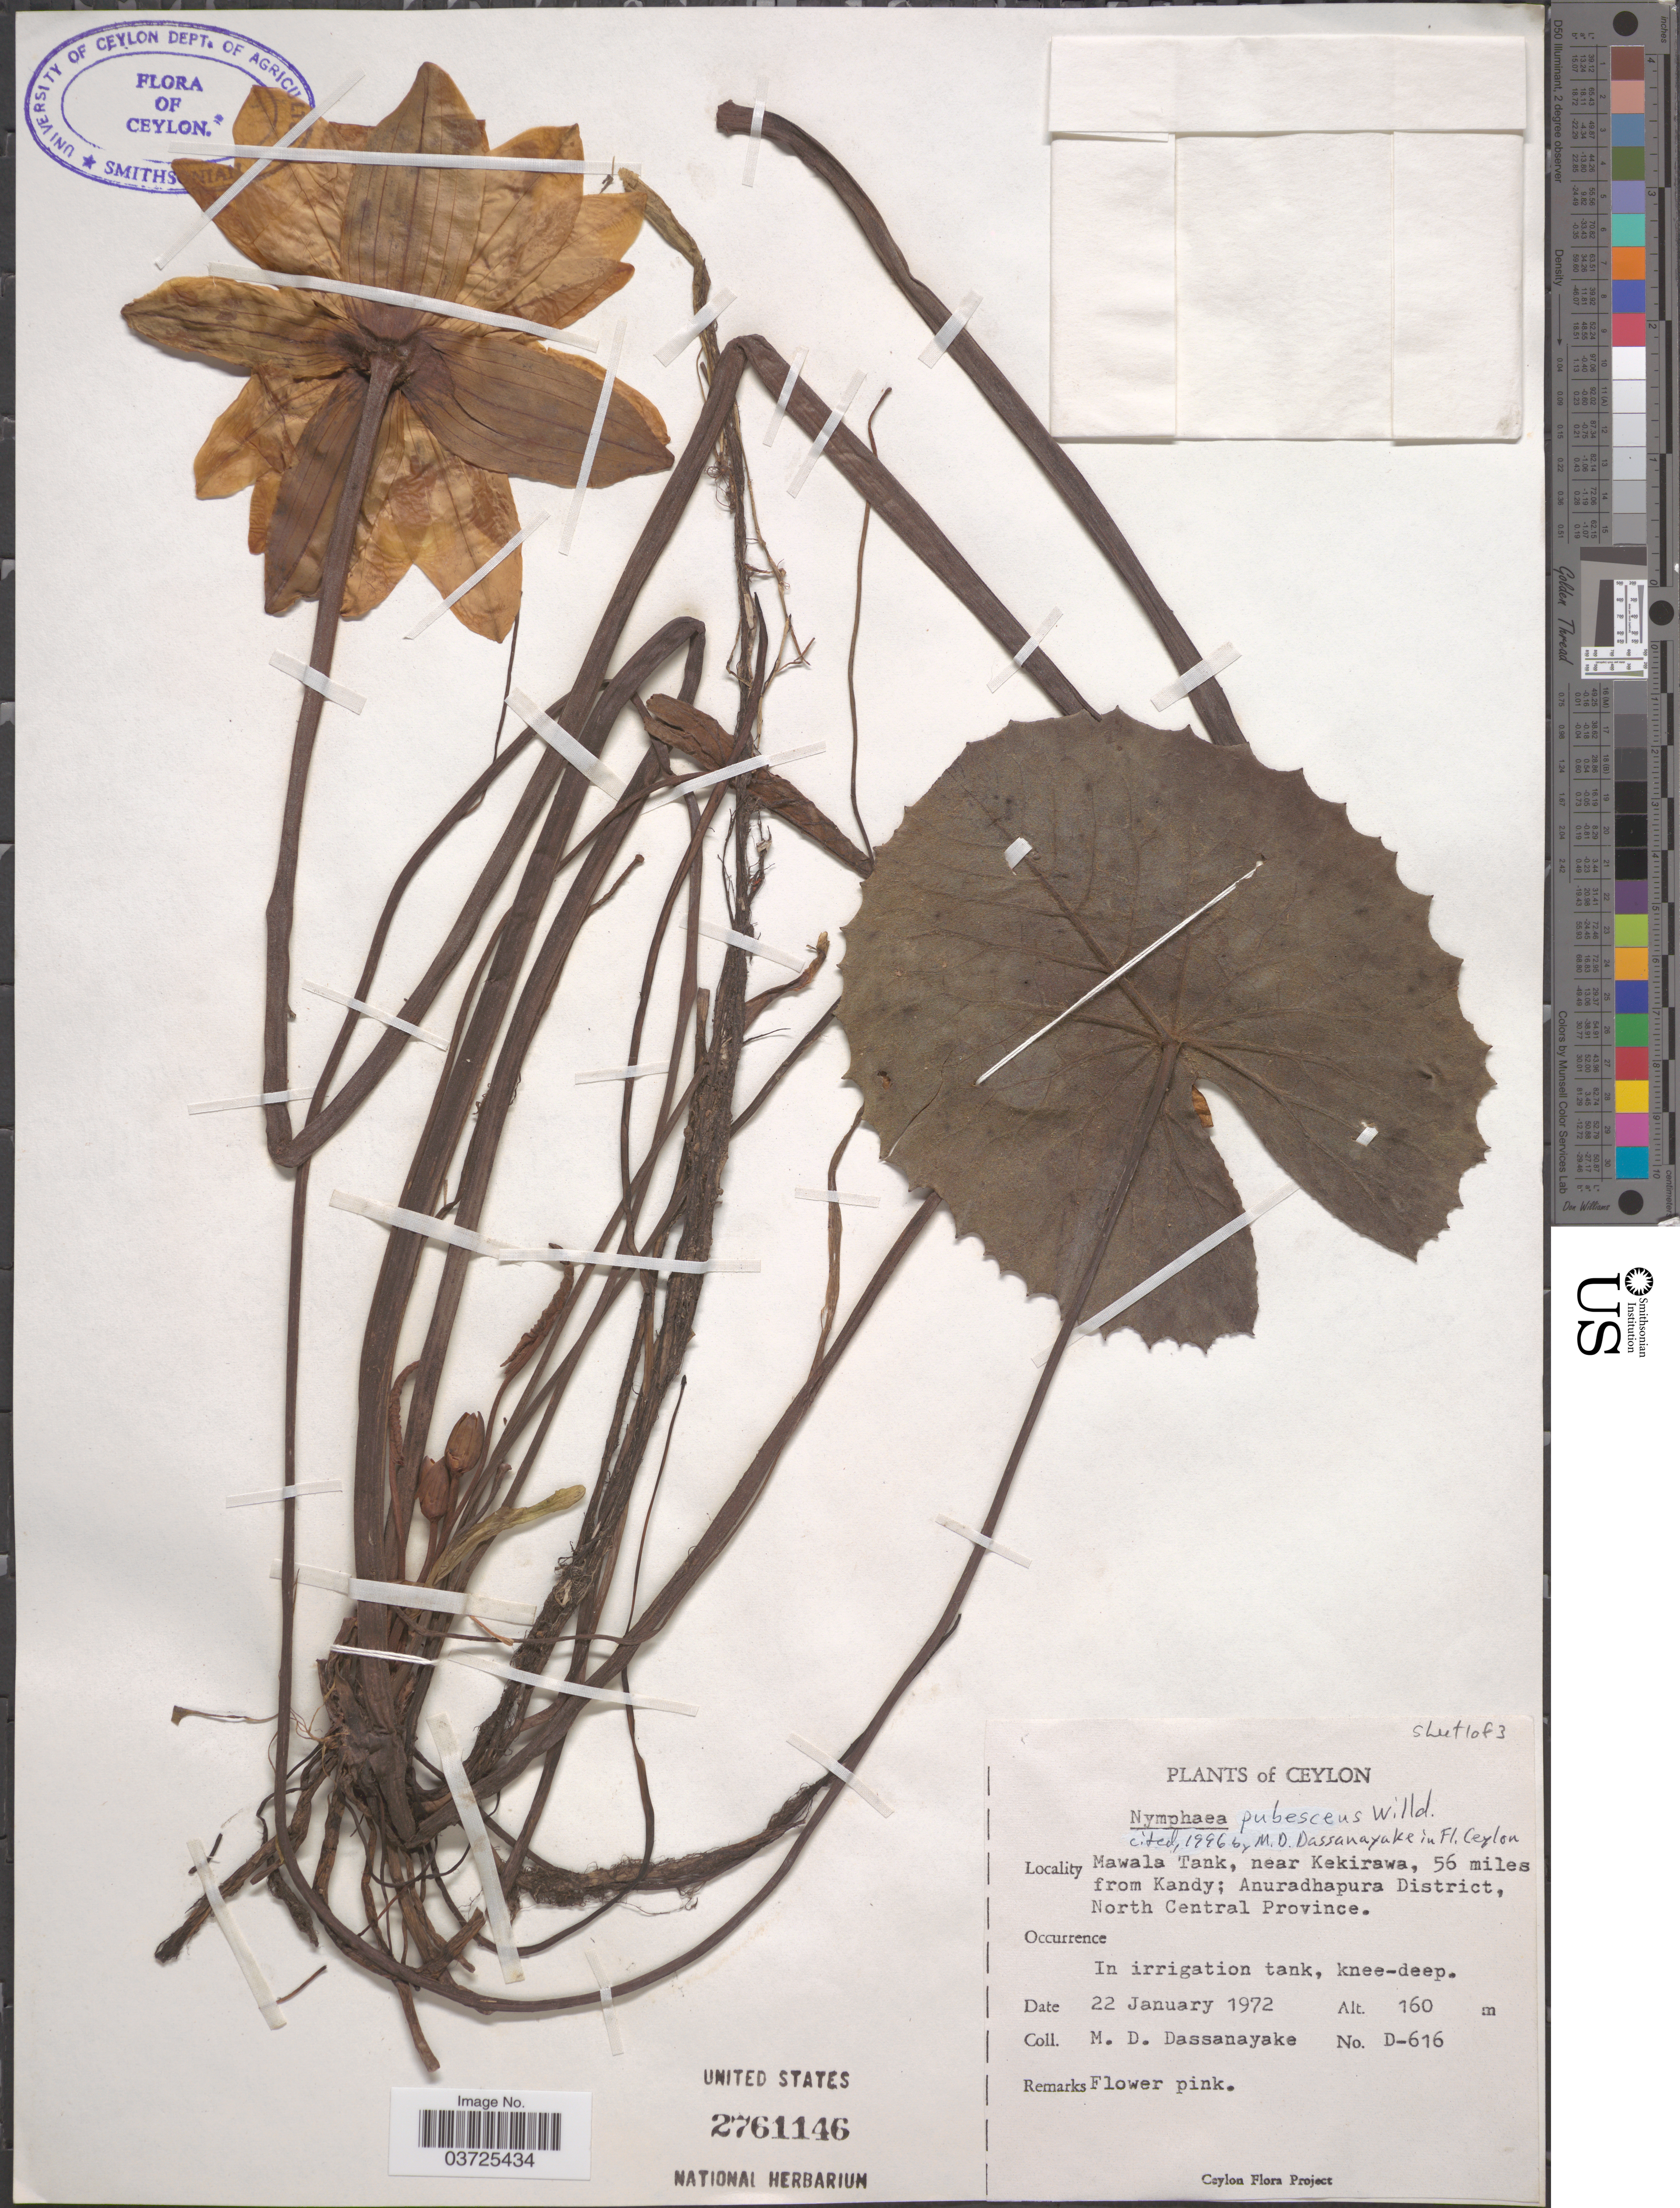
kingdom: Plantae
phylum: Tracheophyta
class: Magnoliopsida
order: Nymphaeales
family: Nymphaeaceae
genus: Nymphaea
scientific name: Nymphaea pubescens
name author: Willd.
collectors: M. D. Dassanayake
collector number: D-616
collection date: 1972-01-22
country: Sri Lanka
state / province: North Central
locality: Ceylon. Mawala Tank, near Kekirawa, 56 miles from Kandy; Anuradhapura District.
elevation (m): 160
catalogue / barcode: US 2761146